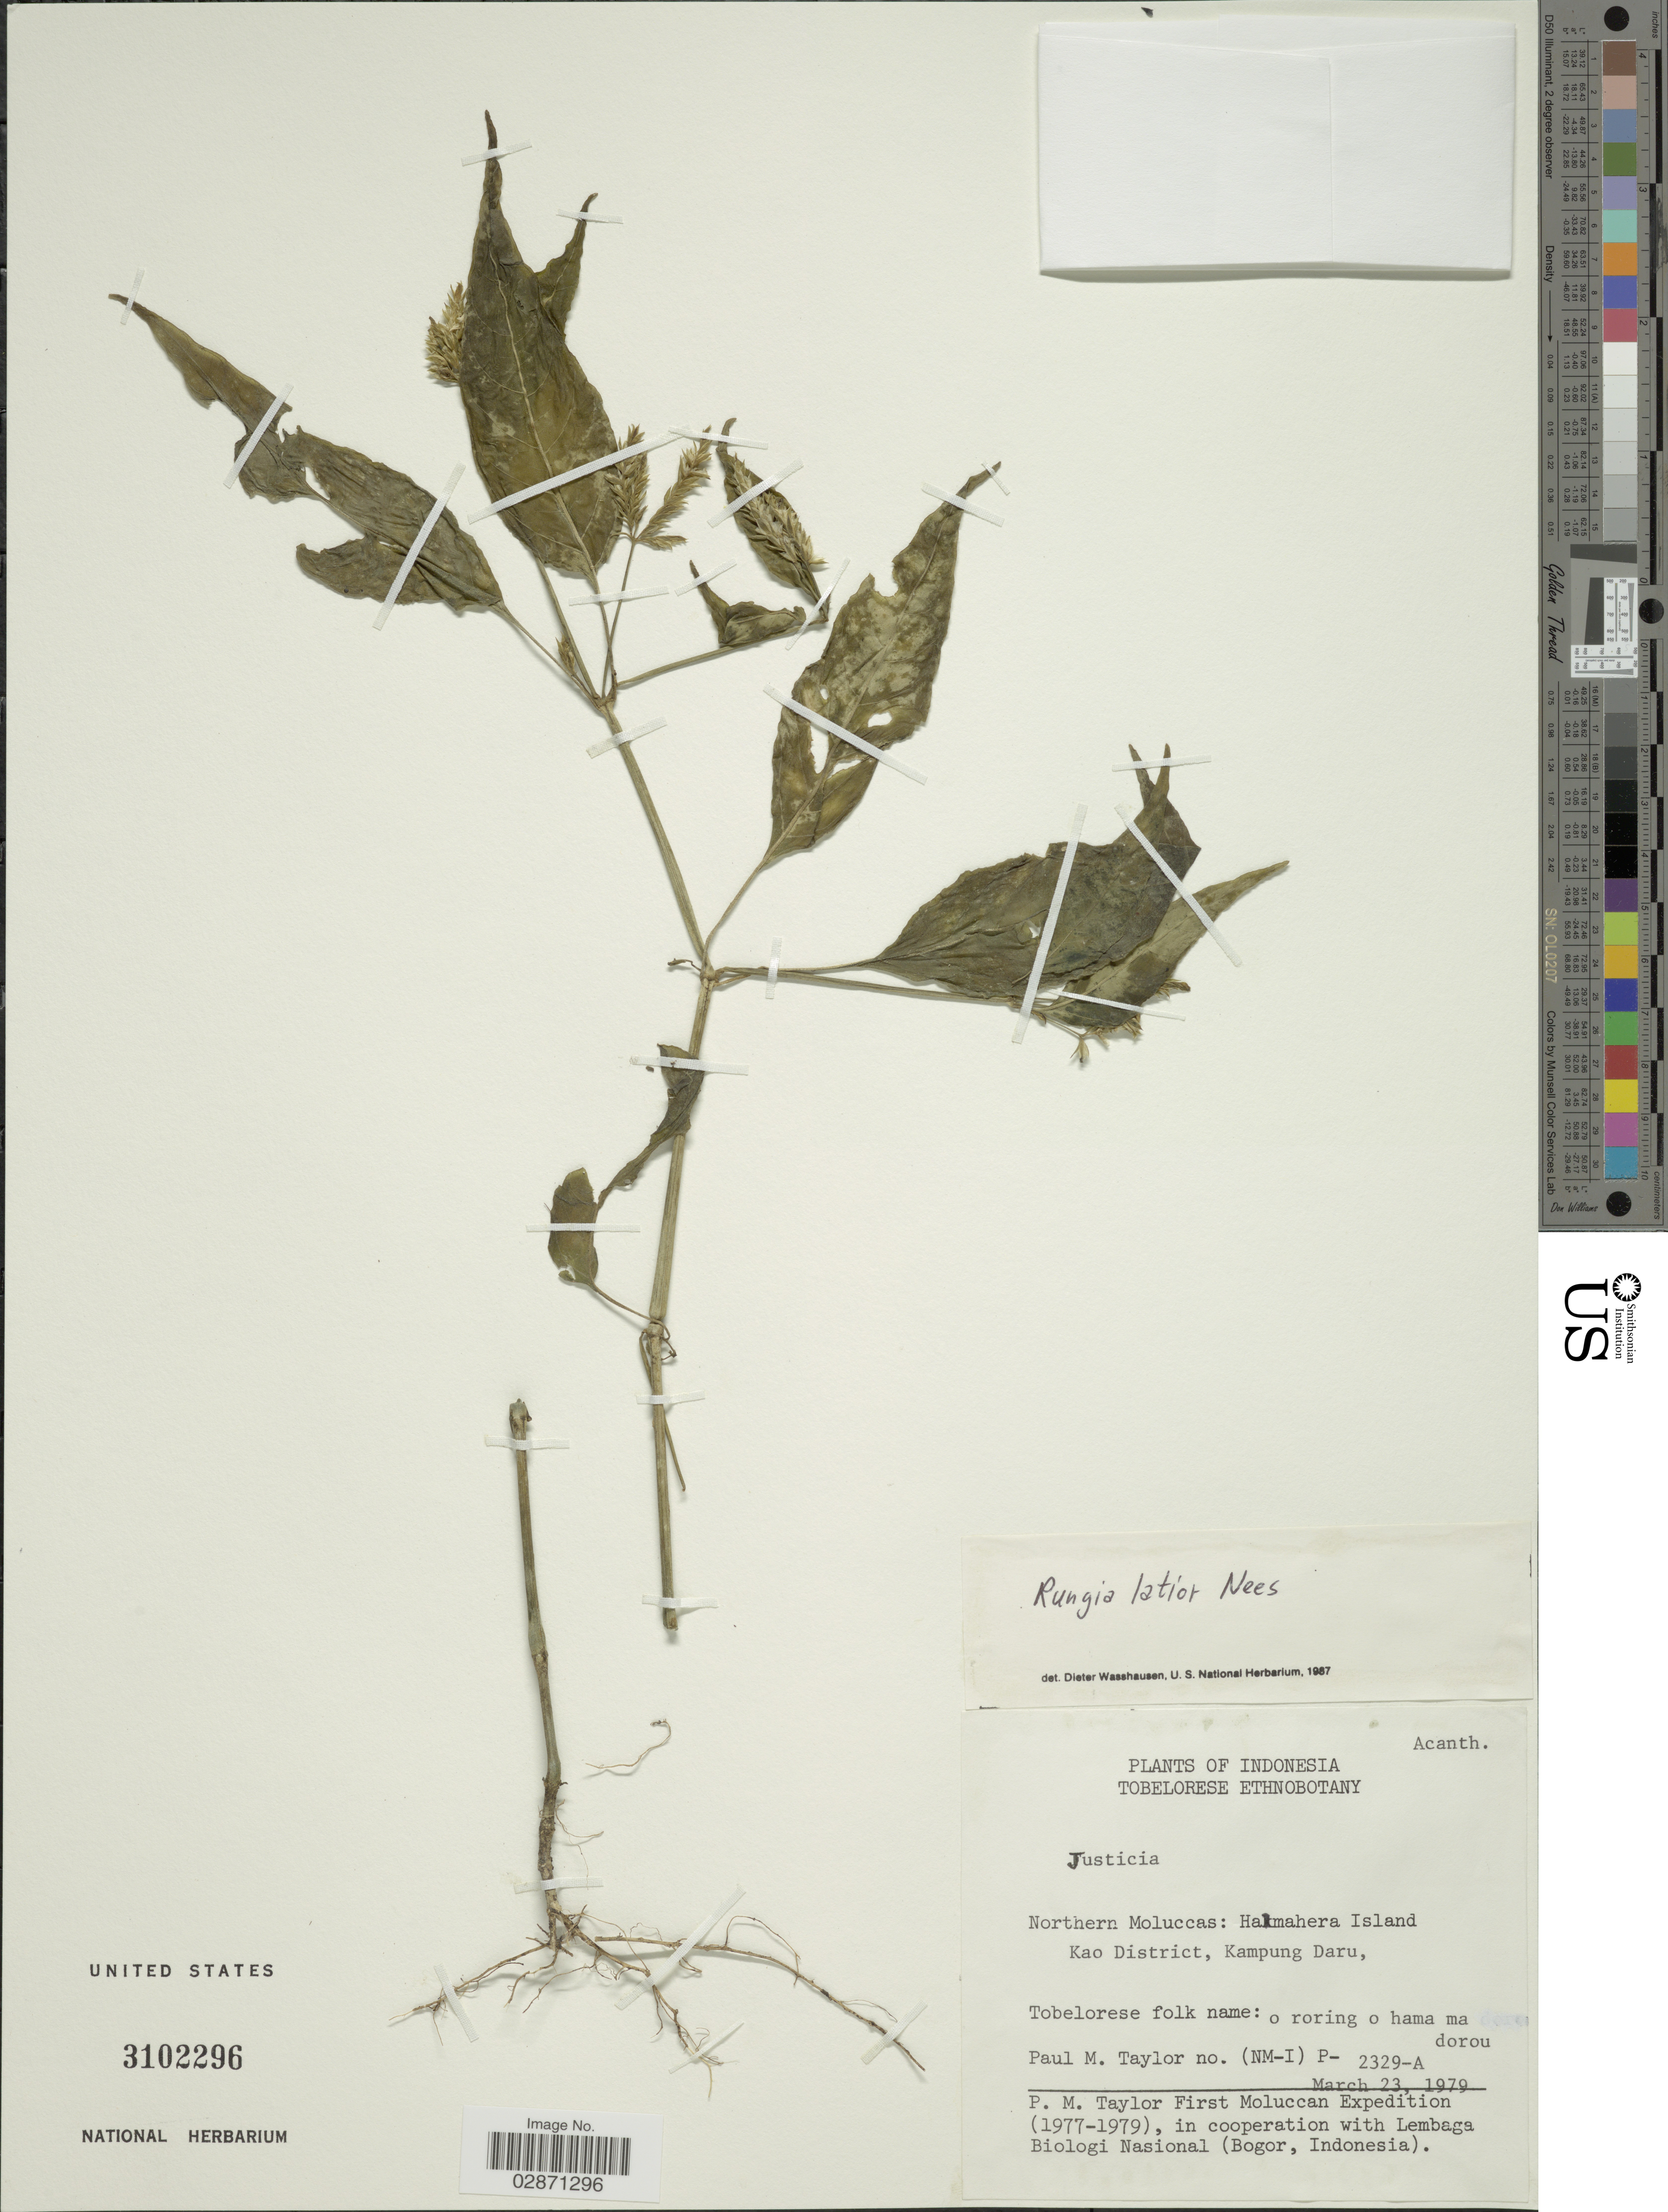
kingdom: Plantae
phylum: Tracheophyta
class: Magnoliopsida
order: Lamiales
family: Acanthaceae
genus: Rungia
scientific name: Rungia latior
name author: Nees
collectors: P. M. Taylor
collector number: (NM-I) P- 2329-A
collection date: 1979-03-23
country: Indonesia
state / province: Maluku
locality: Northern Moluccas: Halmahera Island. Kao District, Kampung Daru.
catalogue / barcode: US 3102296